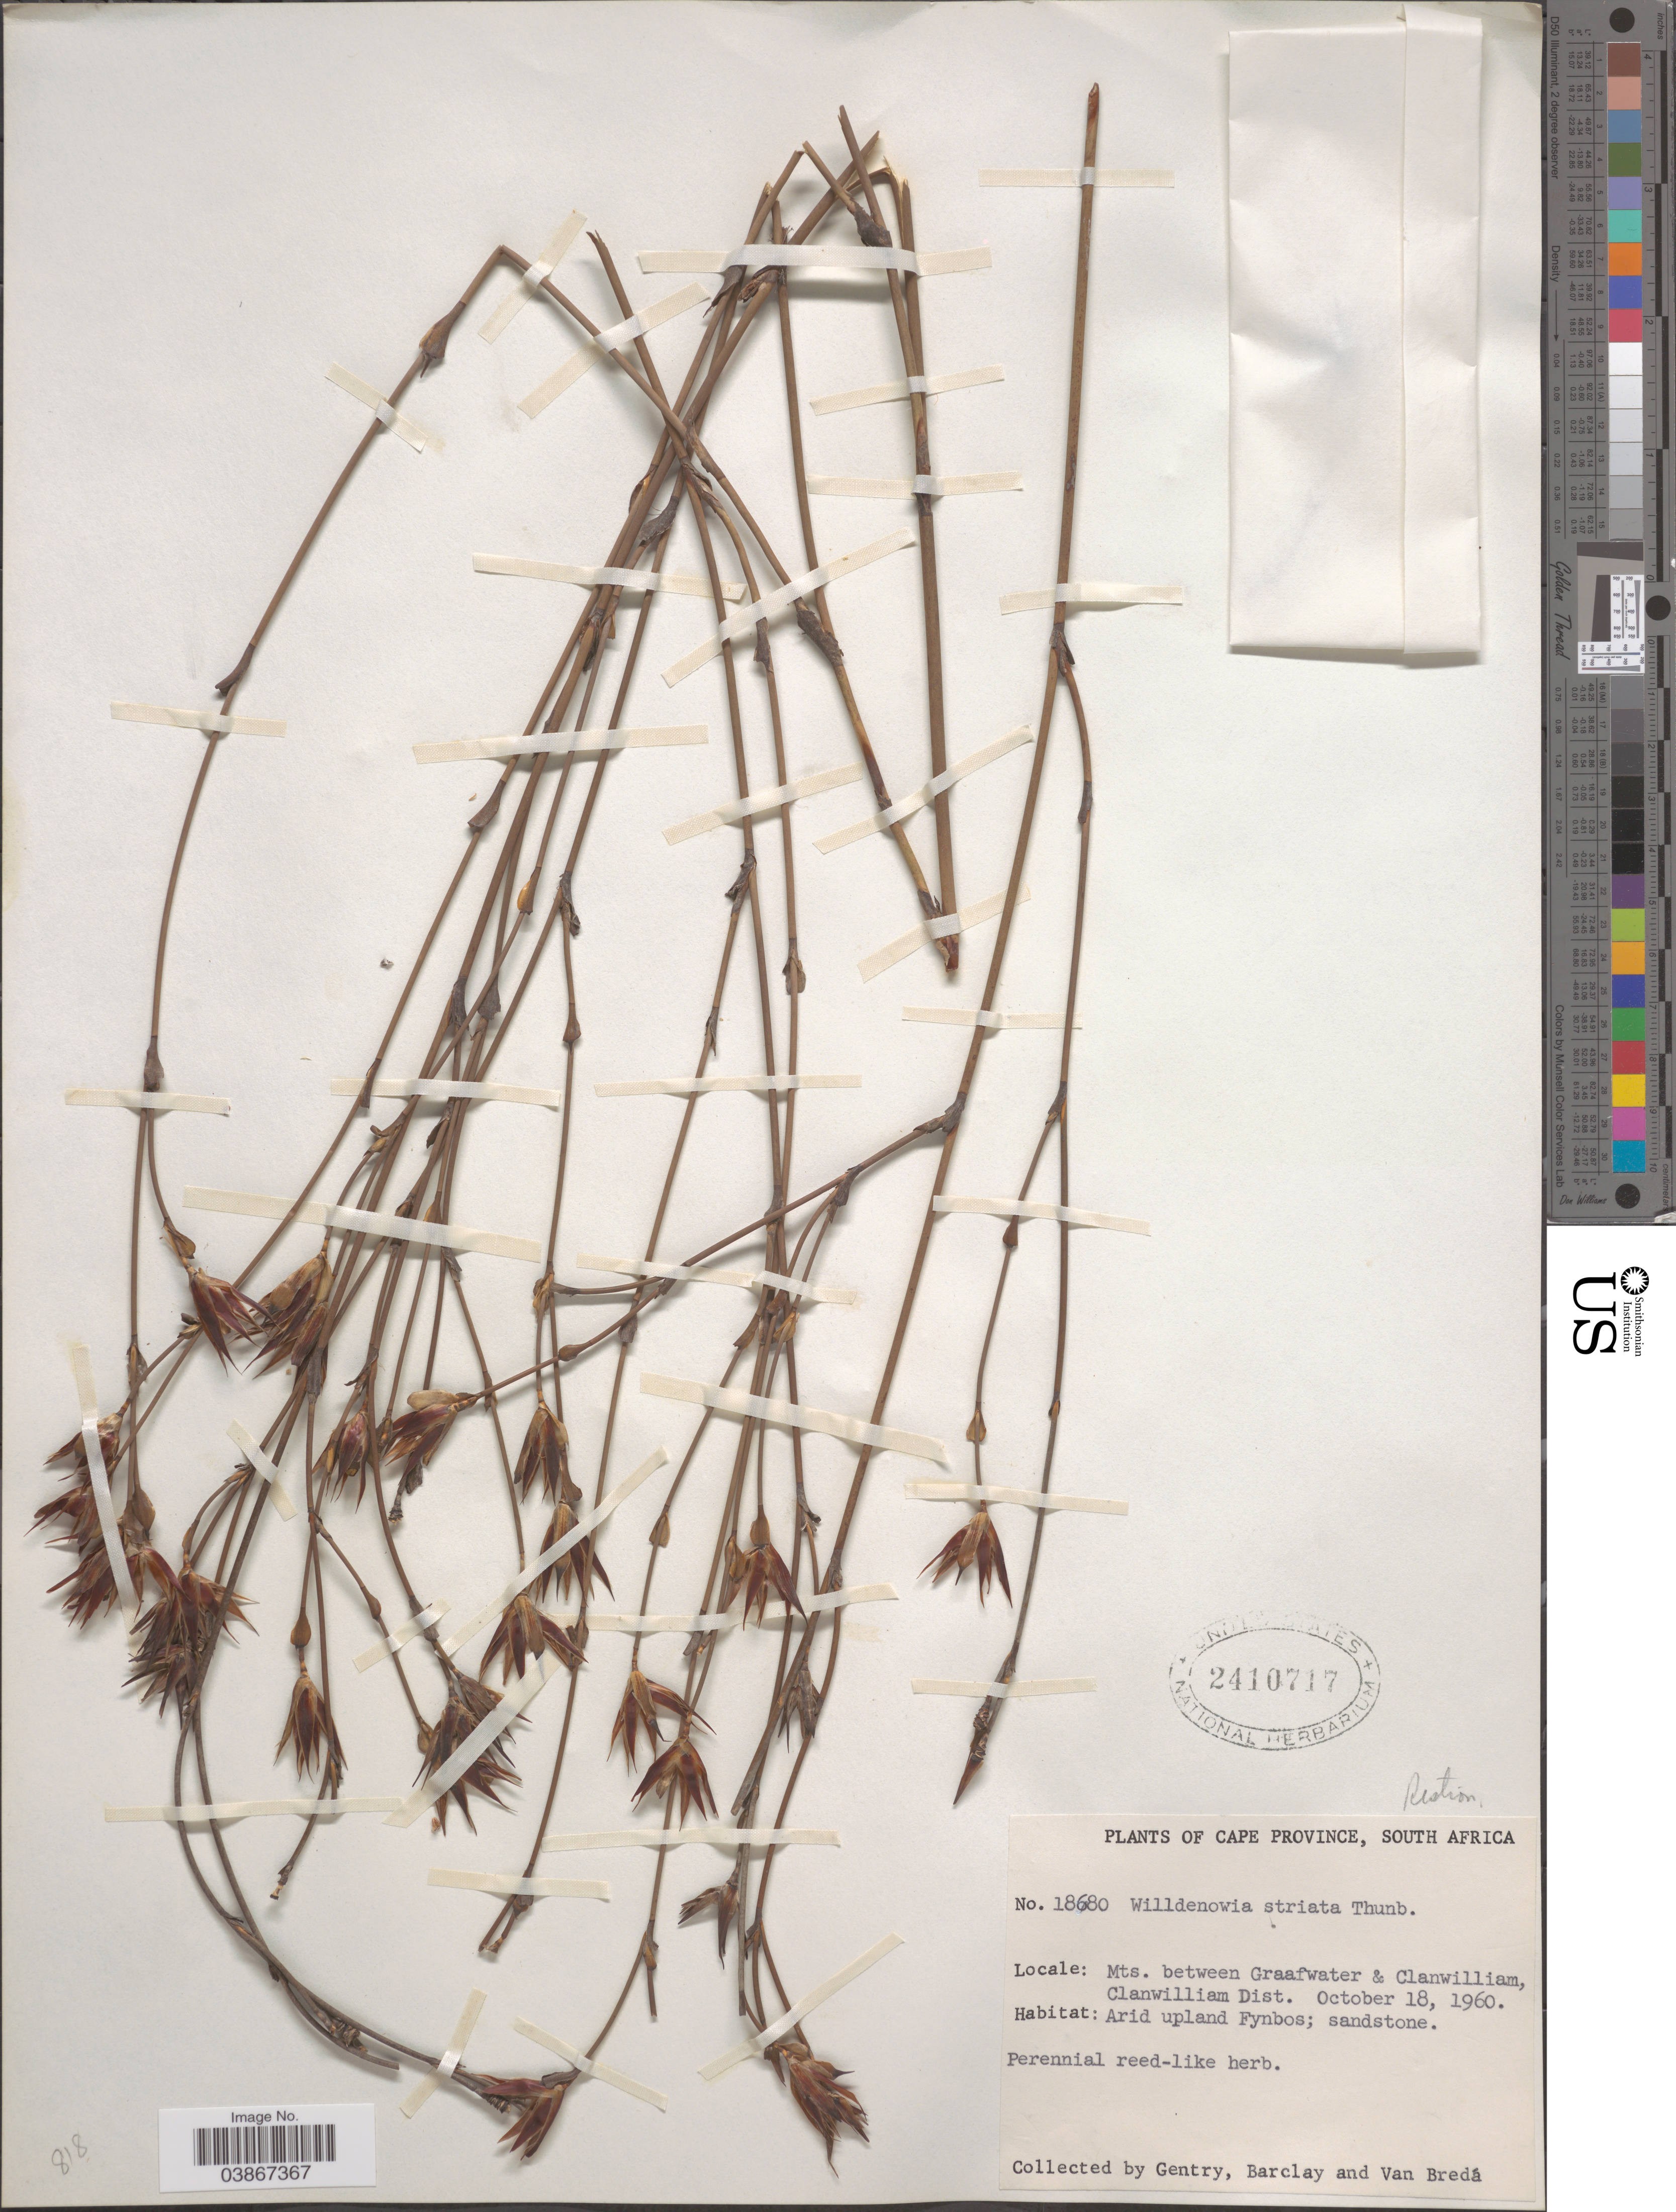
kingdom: Plantae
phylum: Tracheophyta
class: Liliopsida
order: Poales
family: Restionaceae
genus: Willdenowia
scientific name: Willdenowia striata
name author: Thunb.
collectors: Gentry, --, -- Barclay & Van Bredá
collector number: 18680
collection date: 1960-10-18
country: South Africa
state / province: Western Cape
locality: Mts. between Graafwater & Clanwilliam, Clanwilliam Dist.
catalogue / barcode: US 2410717